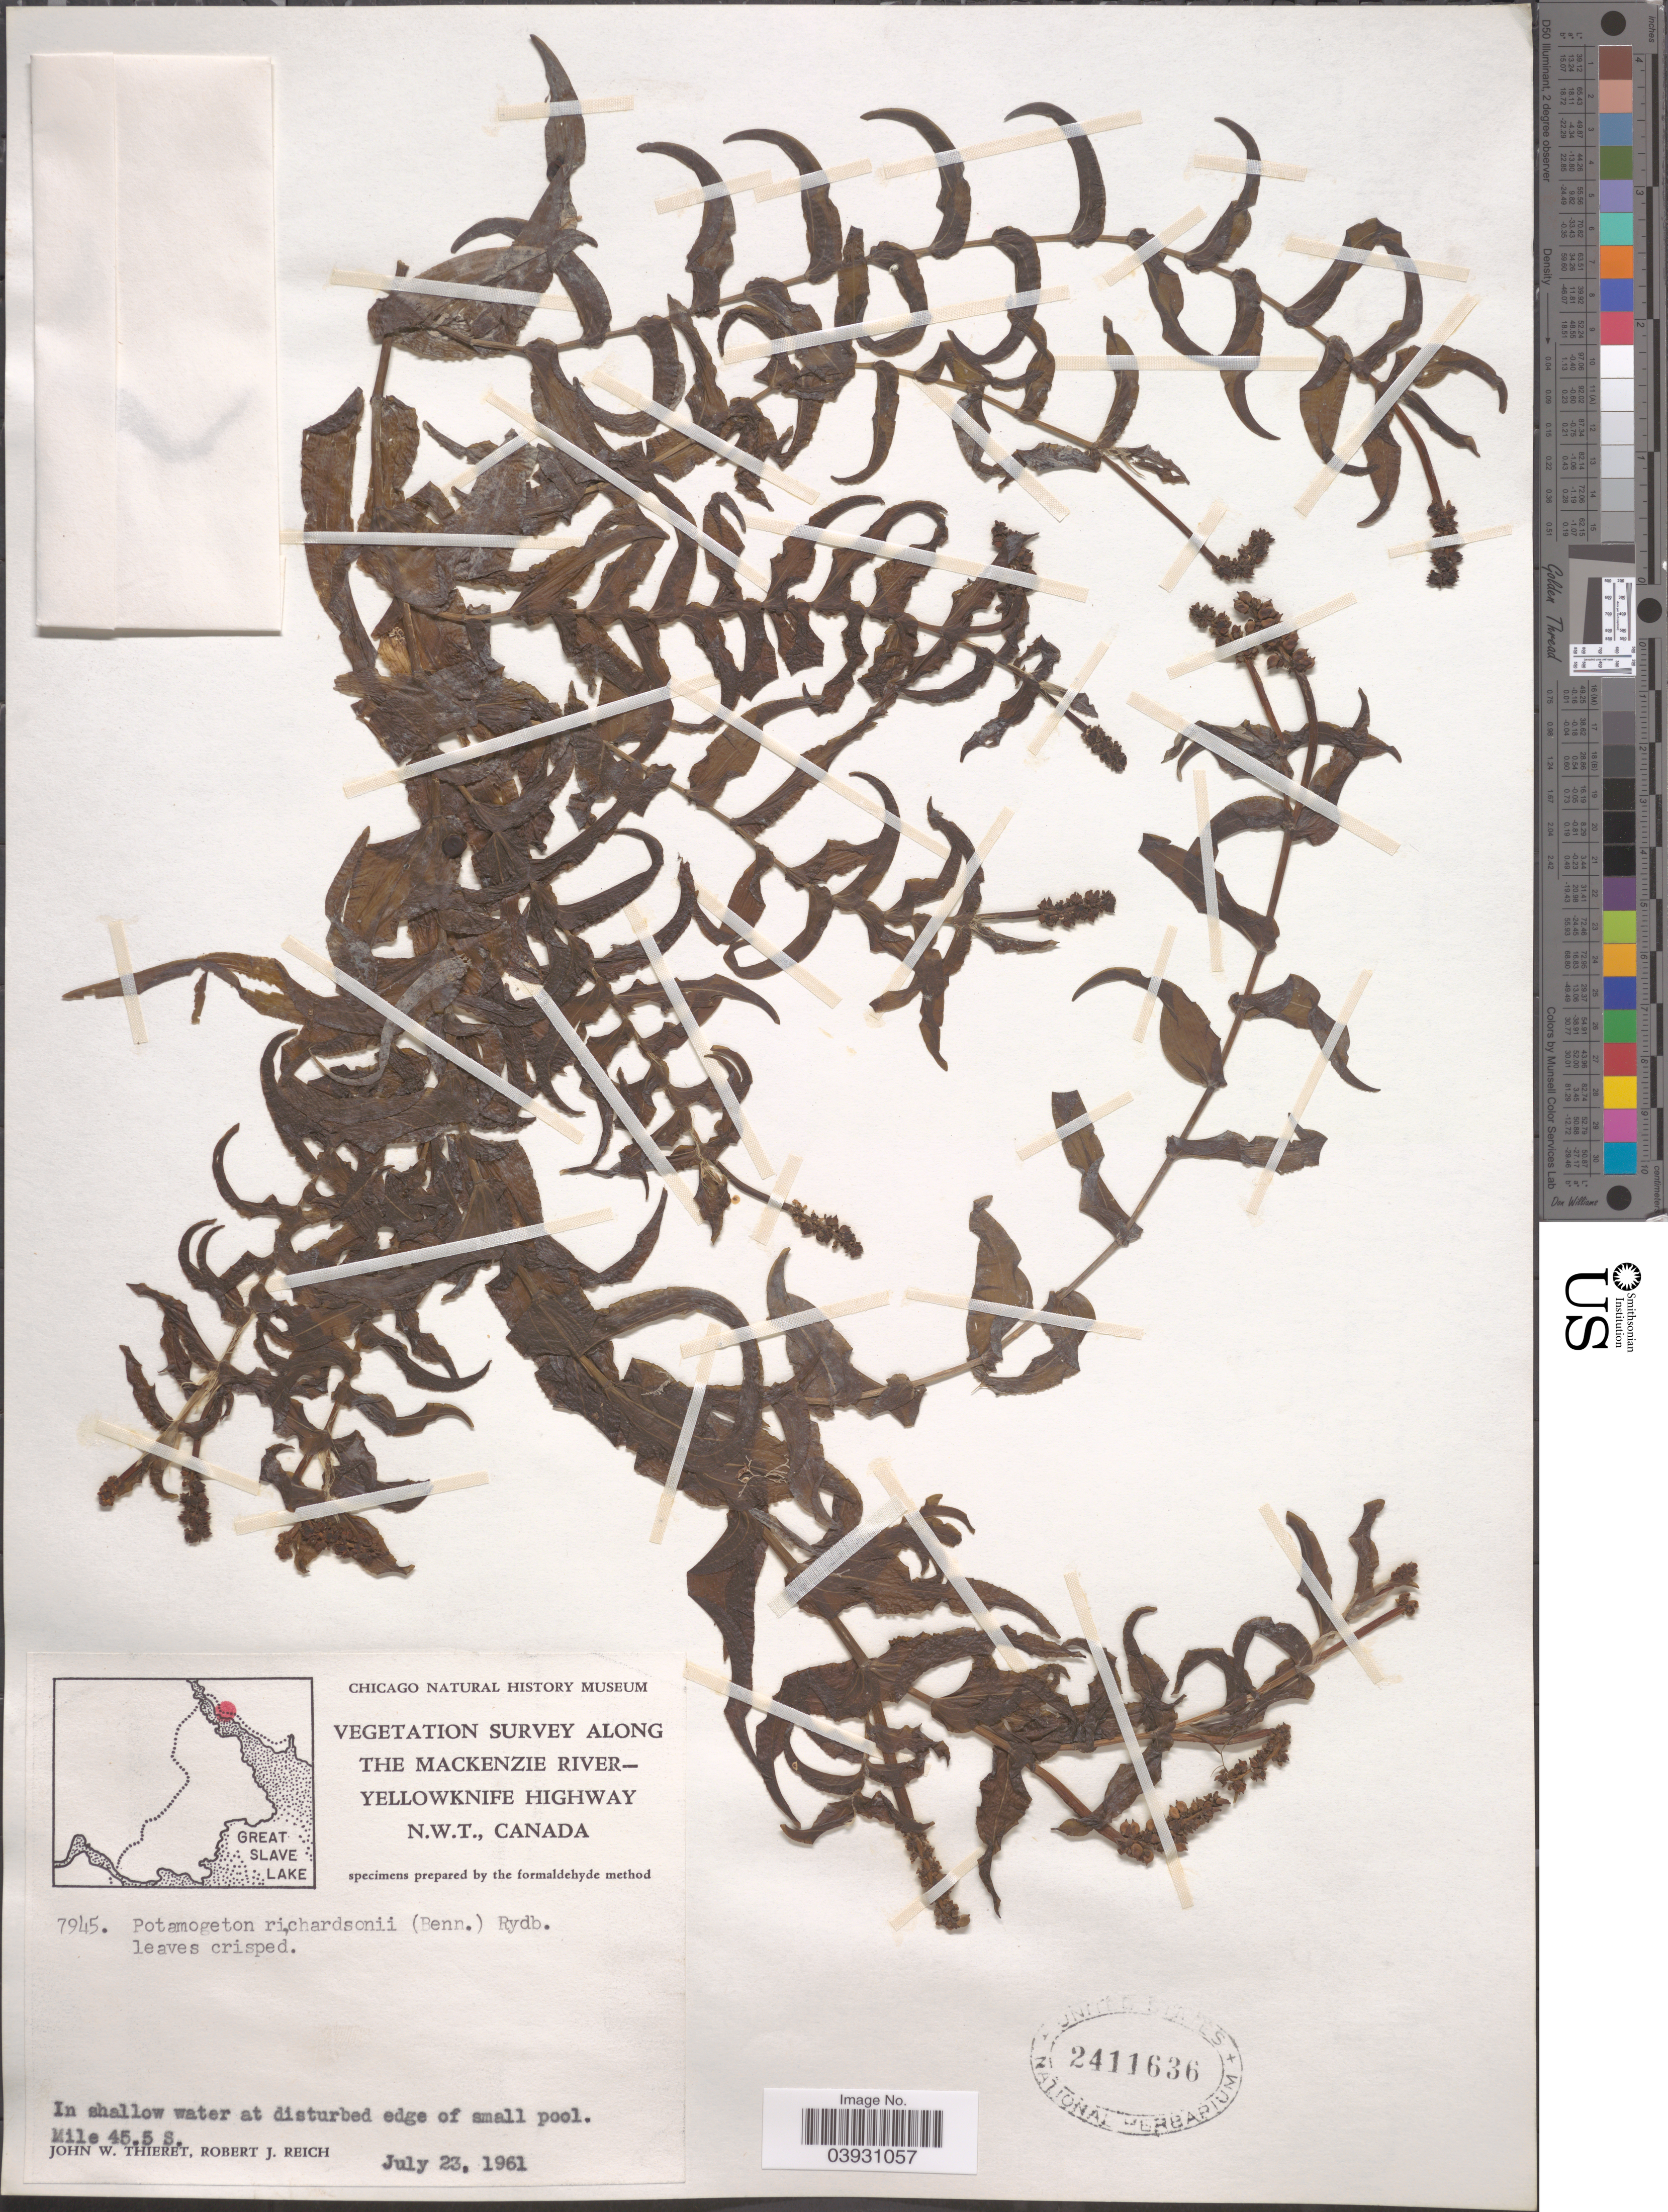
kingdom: Plantae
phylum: Tracheophyta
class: Liliopsida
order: Alismatales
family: Potamogetonaceae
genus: Potamogeton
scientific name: Potamogeton richardsonii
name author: (A.W. Benn.) Rydb.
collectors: J. W. Thieret & R. Reich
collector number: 7945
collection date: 1961-07-23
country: Canada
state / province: Northwest Territories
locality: Vegetation Survey along The Mackenzie River-Yellowknife Highway. In shallow water at disturbed edge of small pool. Mile 45.5 S.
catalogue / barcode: US 2411636